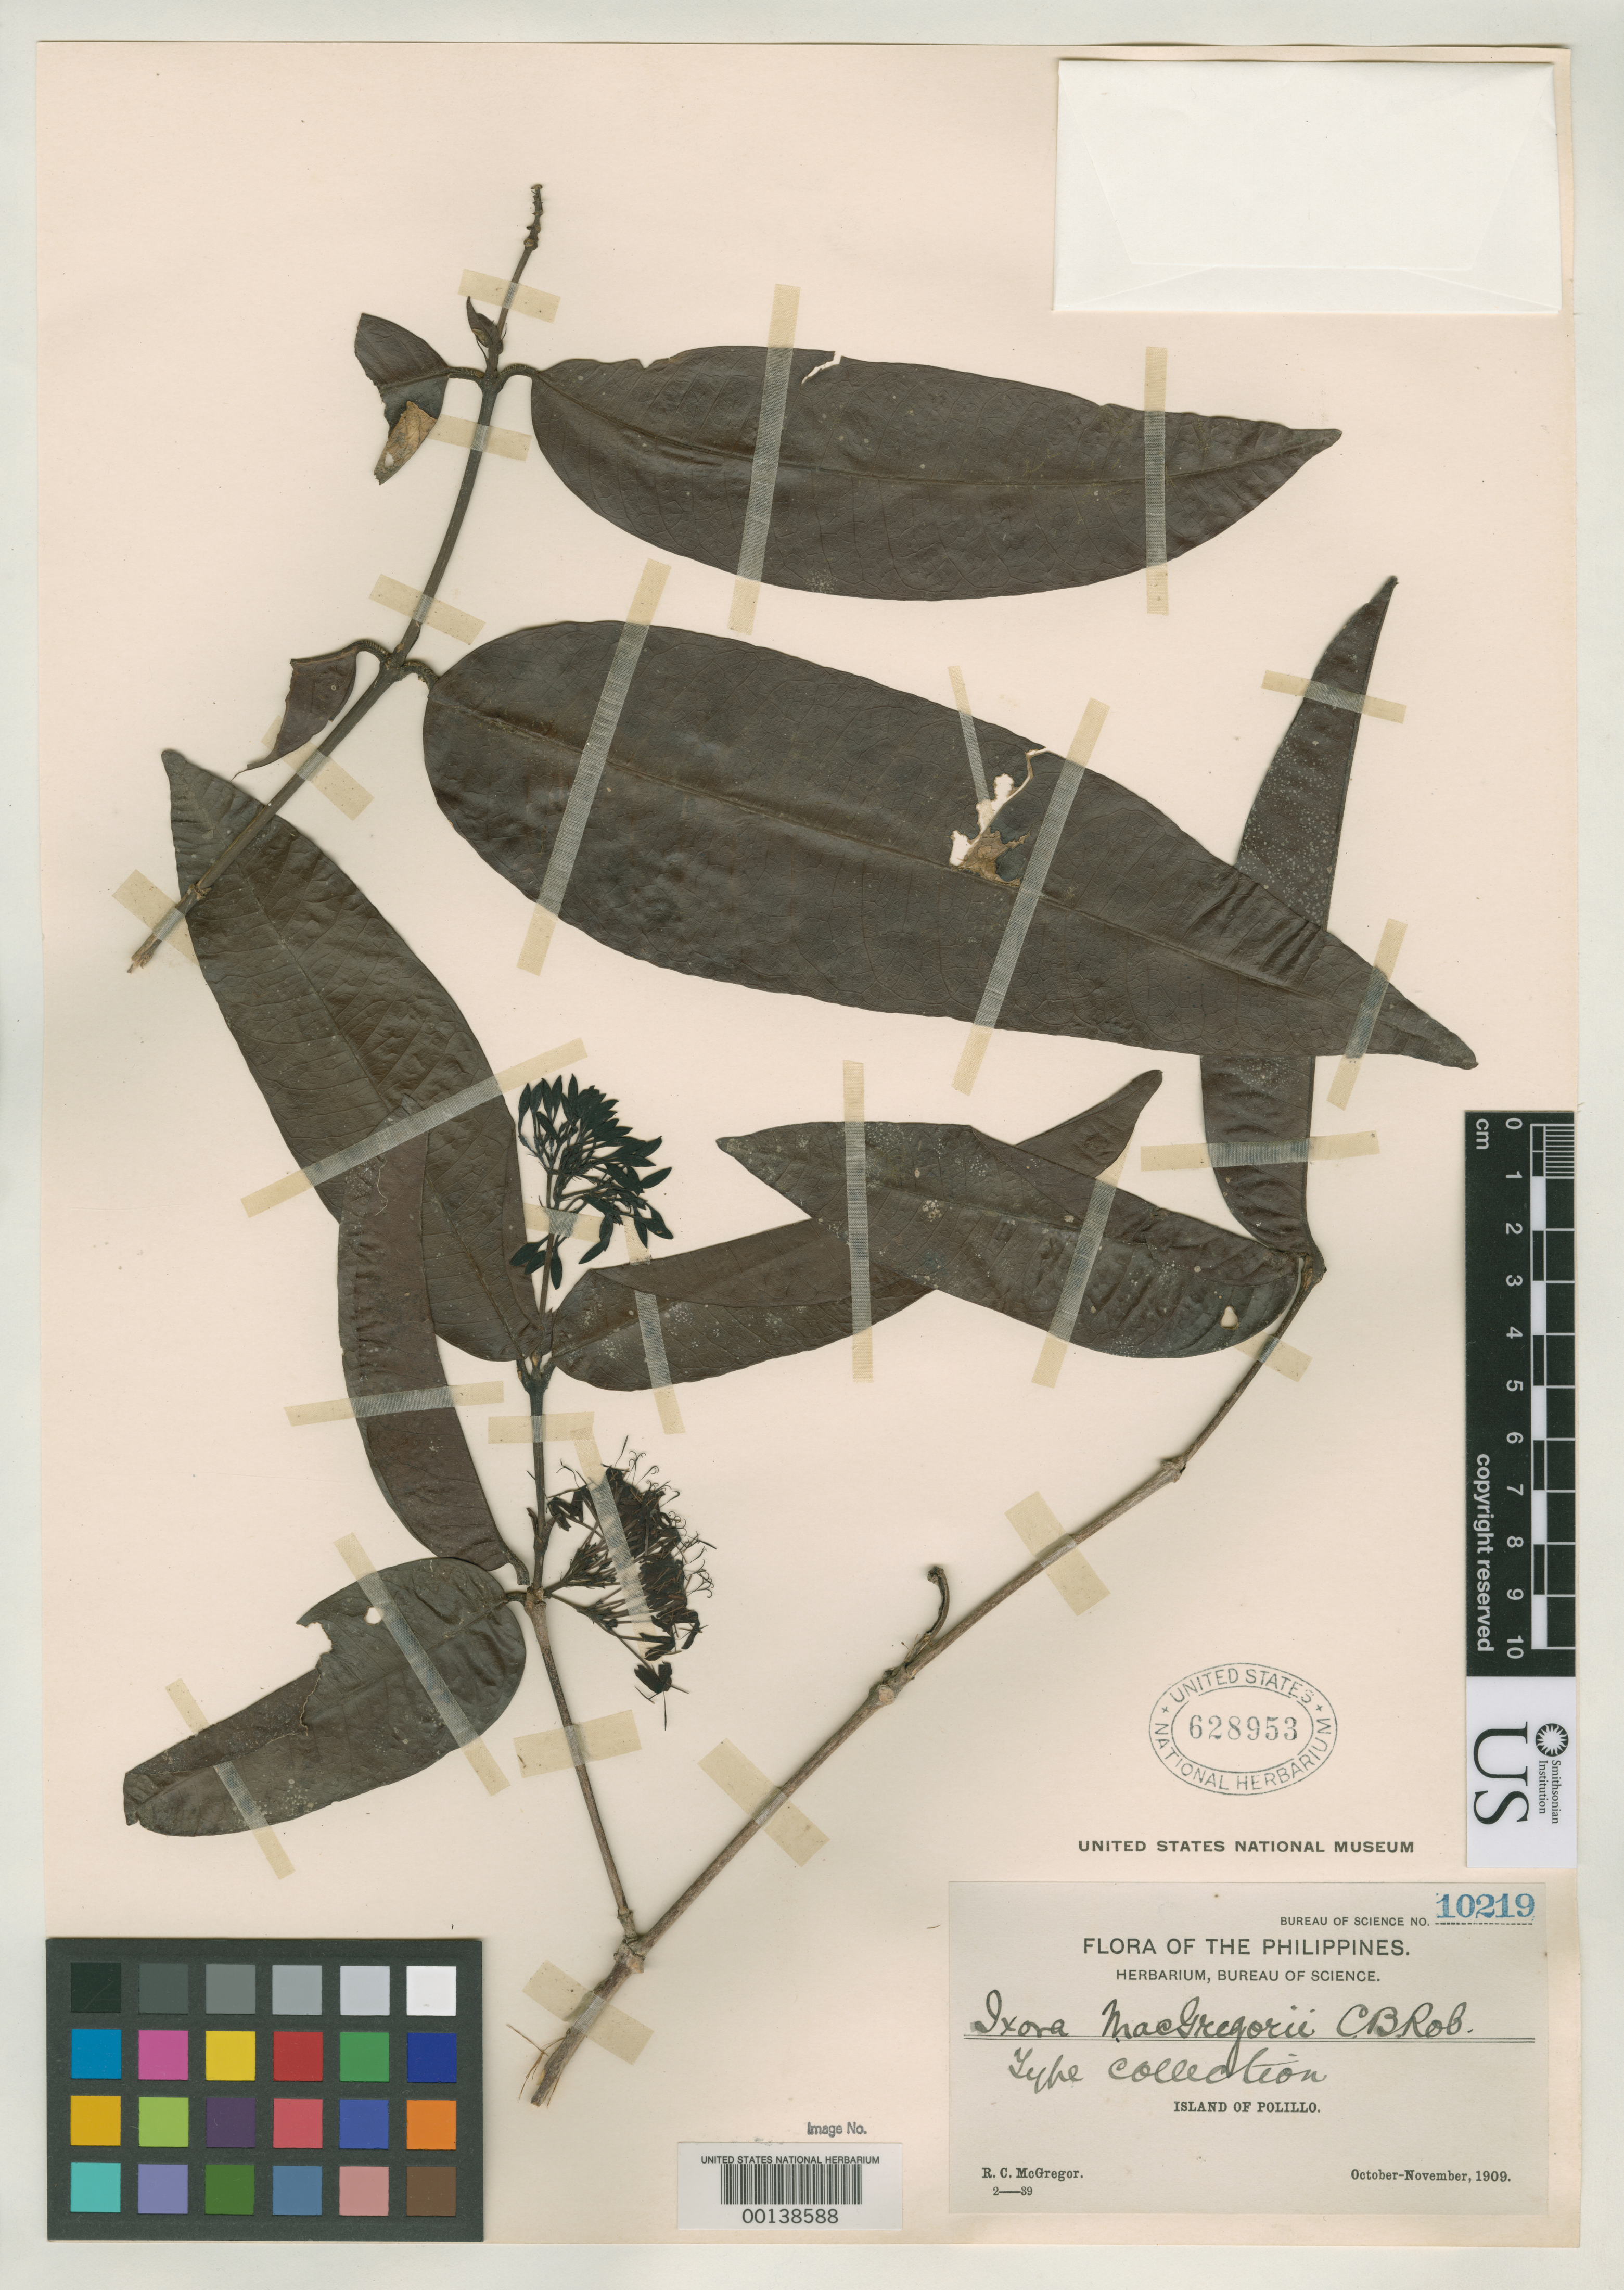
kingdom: Plantae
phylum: Tracheophyta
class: Magnoliopsida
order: Gentianales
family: Rubiaceae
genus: Ixora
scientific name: Ixora macgregorii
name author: C.B. Rob.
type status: Type Fragment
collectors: R. C. McGregor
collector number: Bur. Sci. 10219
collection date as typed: Oct 1909 to -- Nov 1909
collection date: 1909-10/1909-11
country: Philippines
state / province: Calabarzon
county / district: Quezon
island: Polillo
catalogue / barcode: US 628953